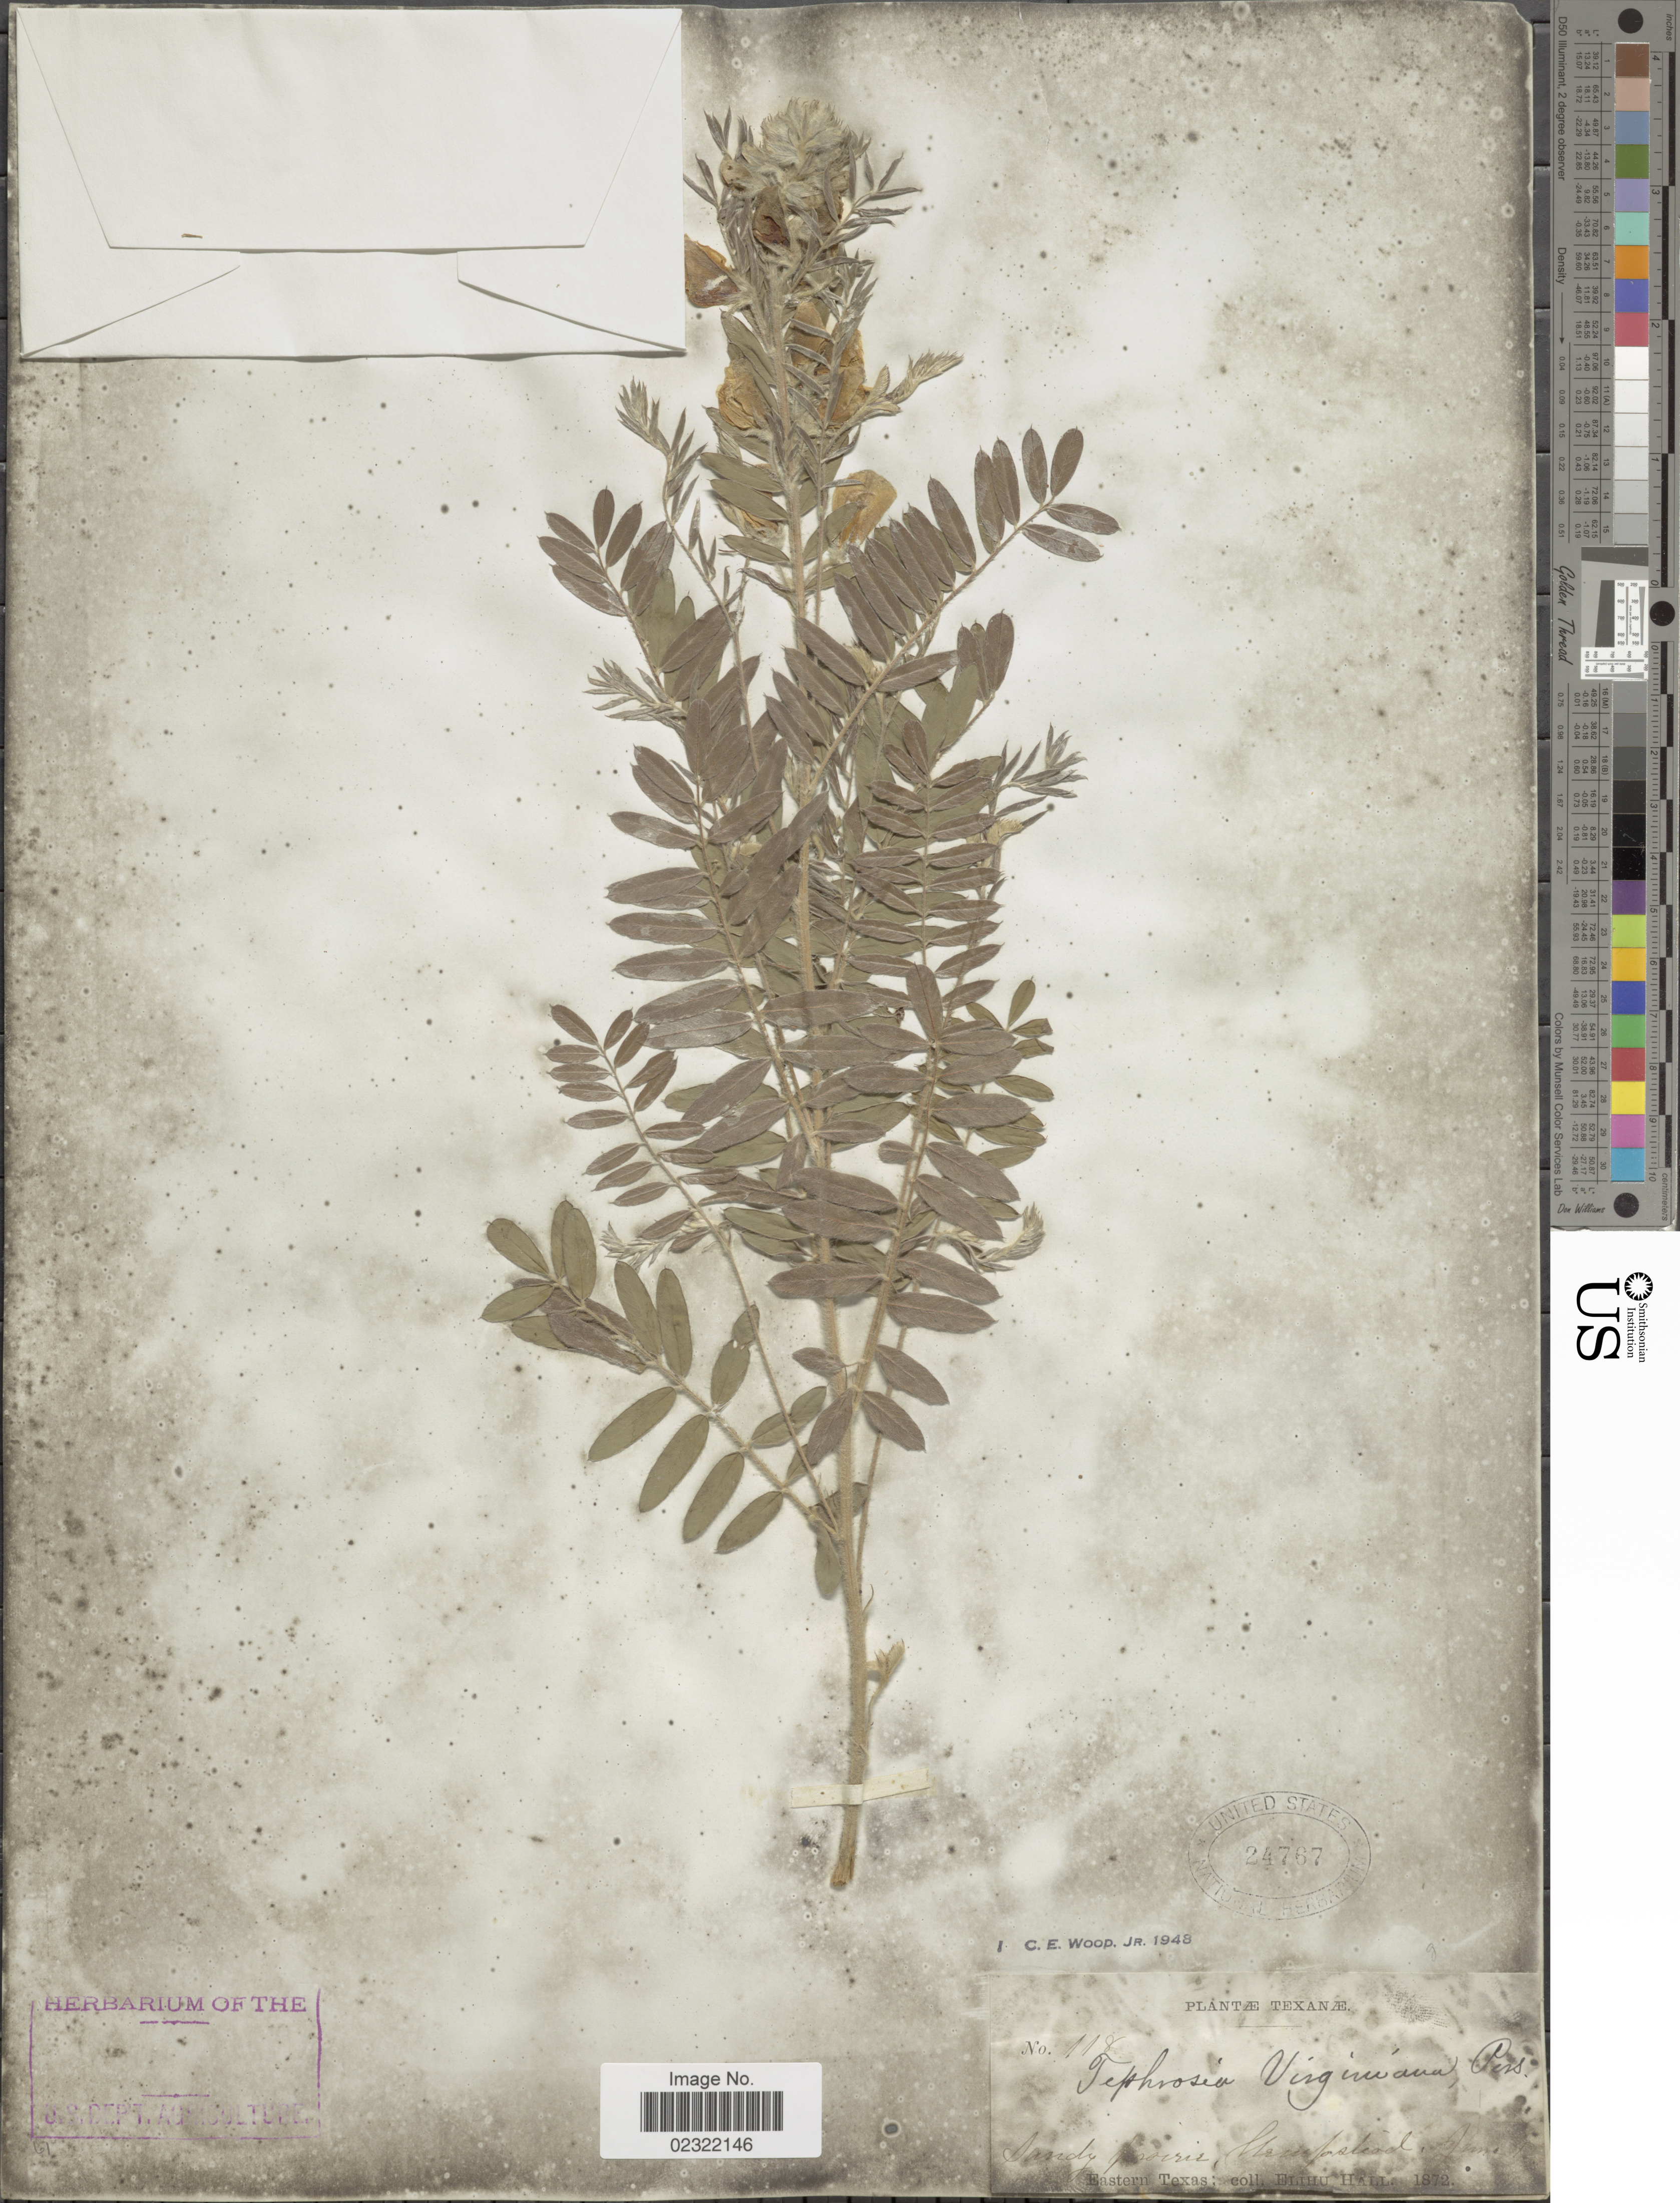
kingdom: Plantae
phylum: Tracheophyta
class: Magnoliopsida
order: Fabales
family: Fabaceae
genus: Tephrosia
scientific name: Tephrosia virginiana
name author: (L.) Pers.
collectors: E. Hall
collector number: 118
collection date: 1872-06-01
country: United States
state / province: Texas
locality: Sandy prairie, Hempstead, Eastern Texas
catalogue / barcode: US 24767